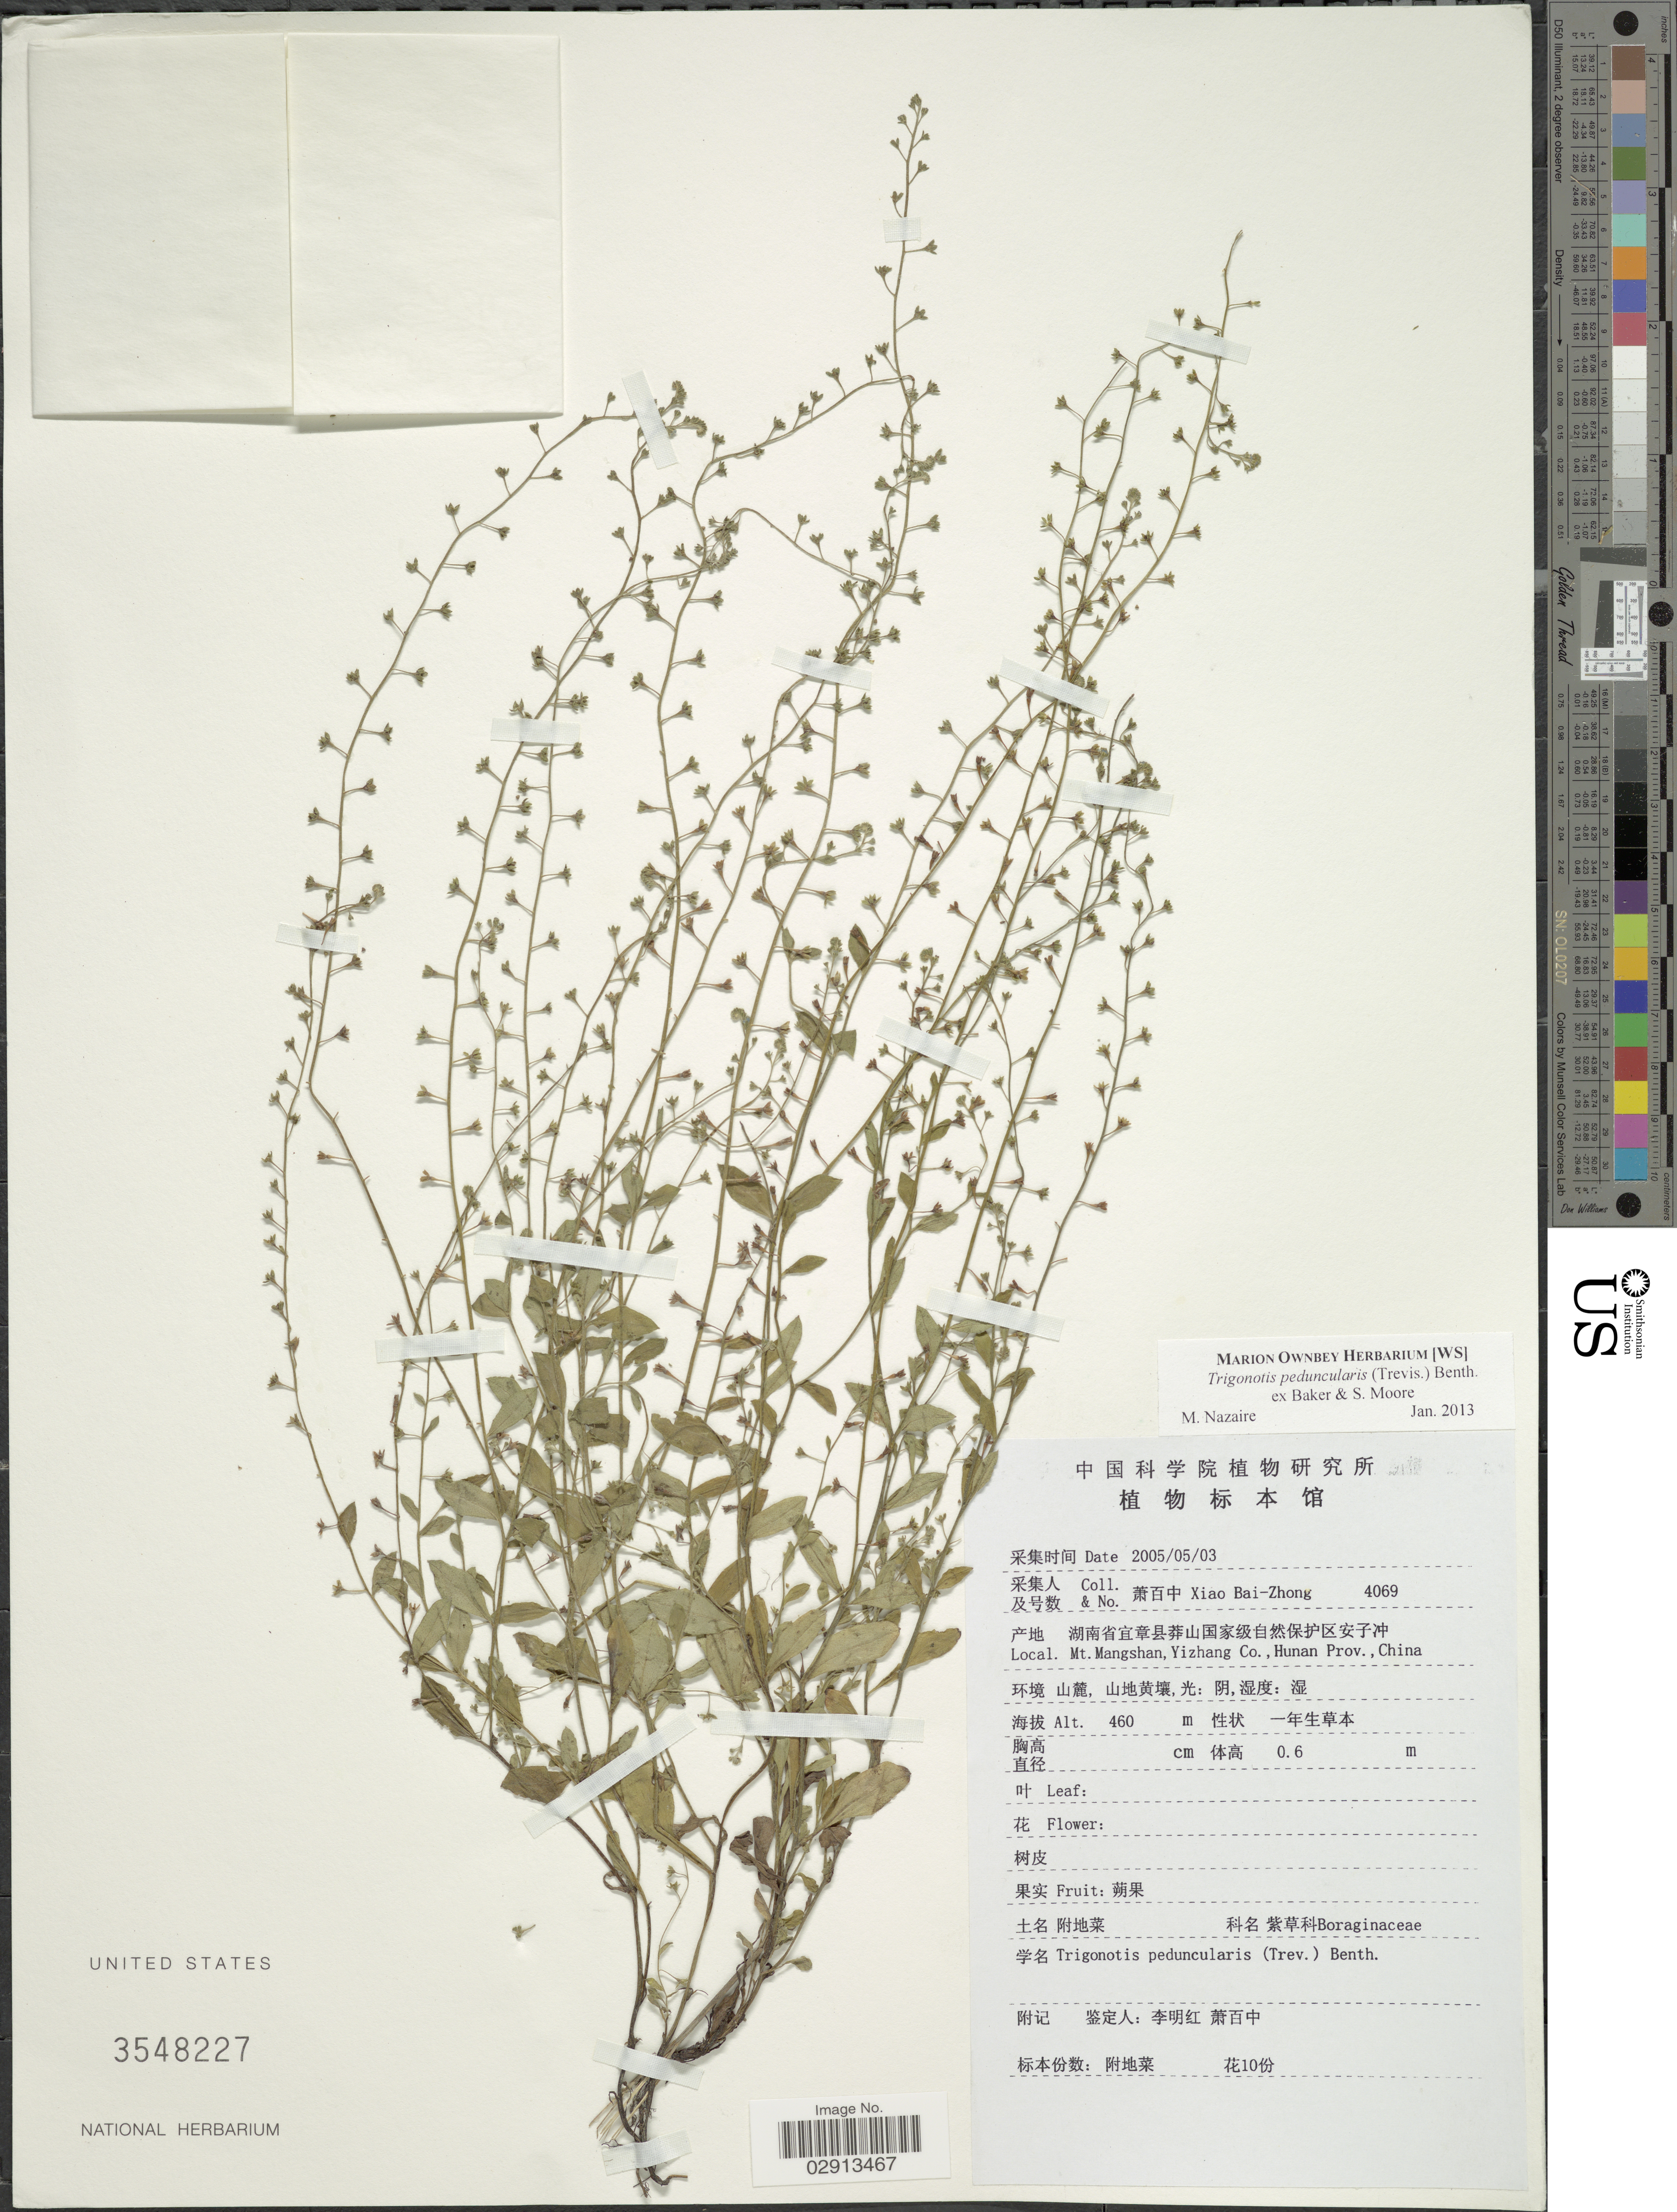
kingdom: Plantae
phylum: Tracheophyta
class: Magnoliopsida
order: Boraginales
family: Boraginaceae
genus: Trigonotis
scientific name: Trigonotis peduncularis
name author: (Trevis.) Benth. ex Baker et al.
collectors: B. Z. Xiao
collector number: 4069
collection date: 2005-05-03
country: China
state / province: Hunan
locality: Mt. Mangshan, Yizhang Co., Hunan Prov.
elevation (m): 460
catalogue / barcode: US 3548227